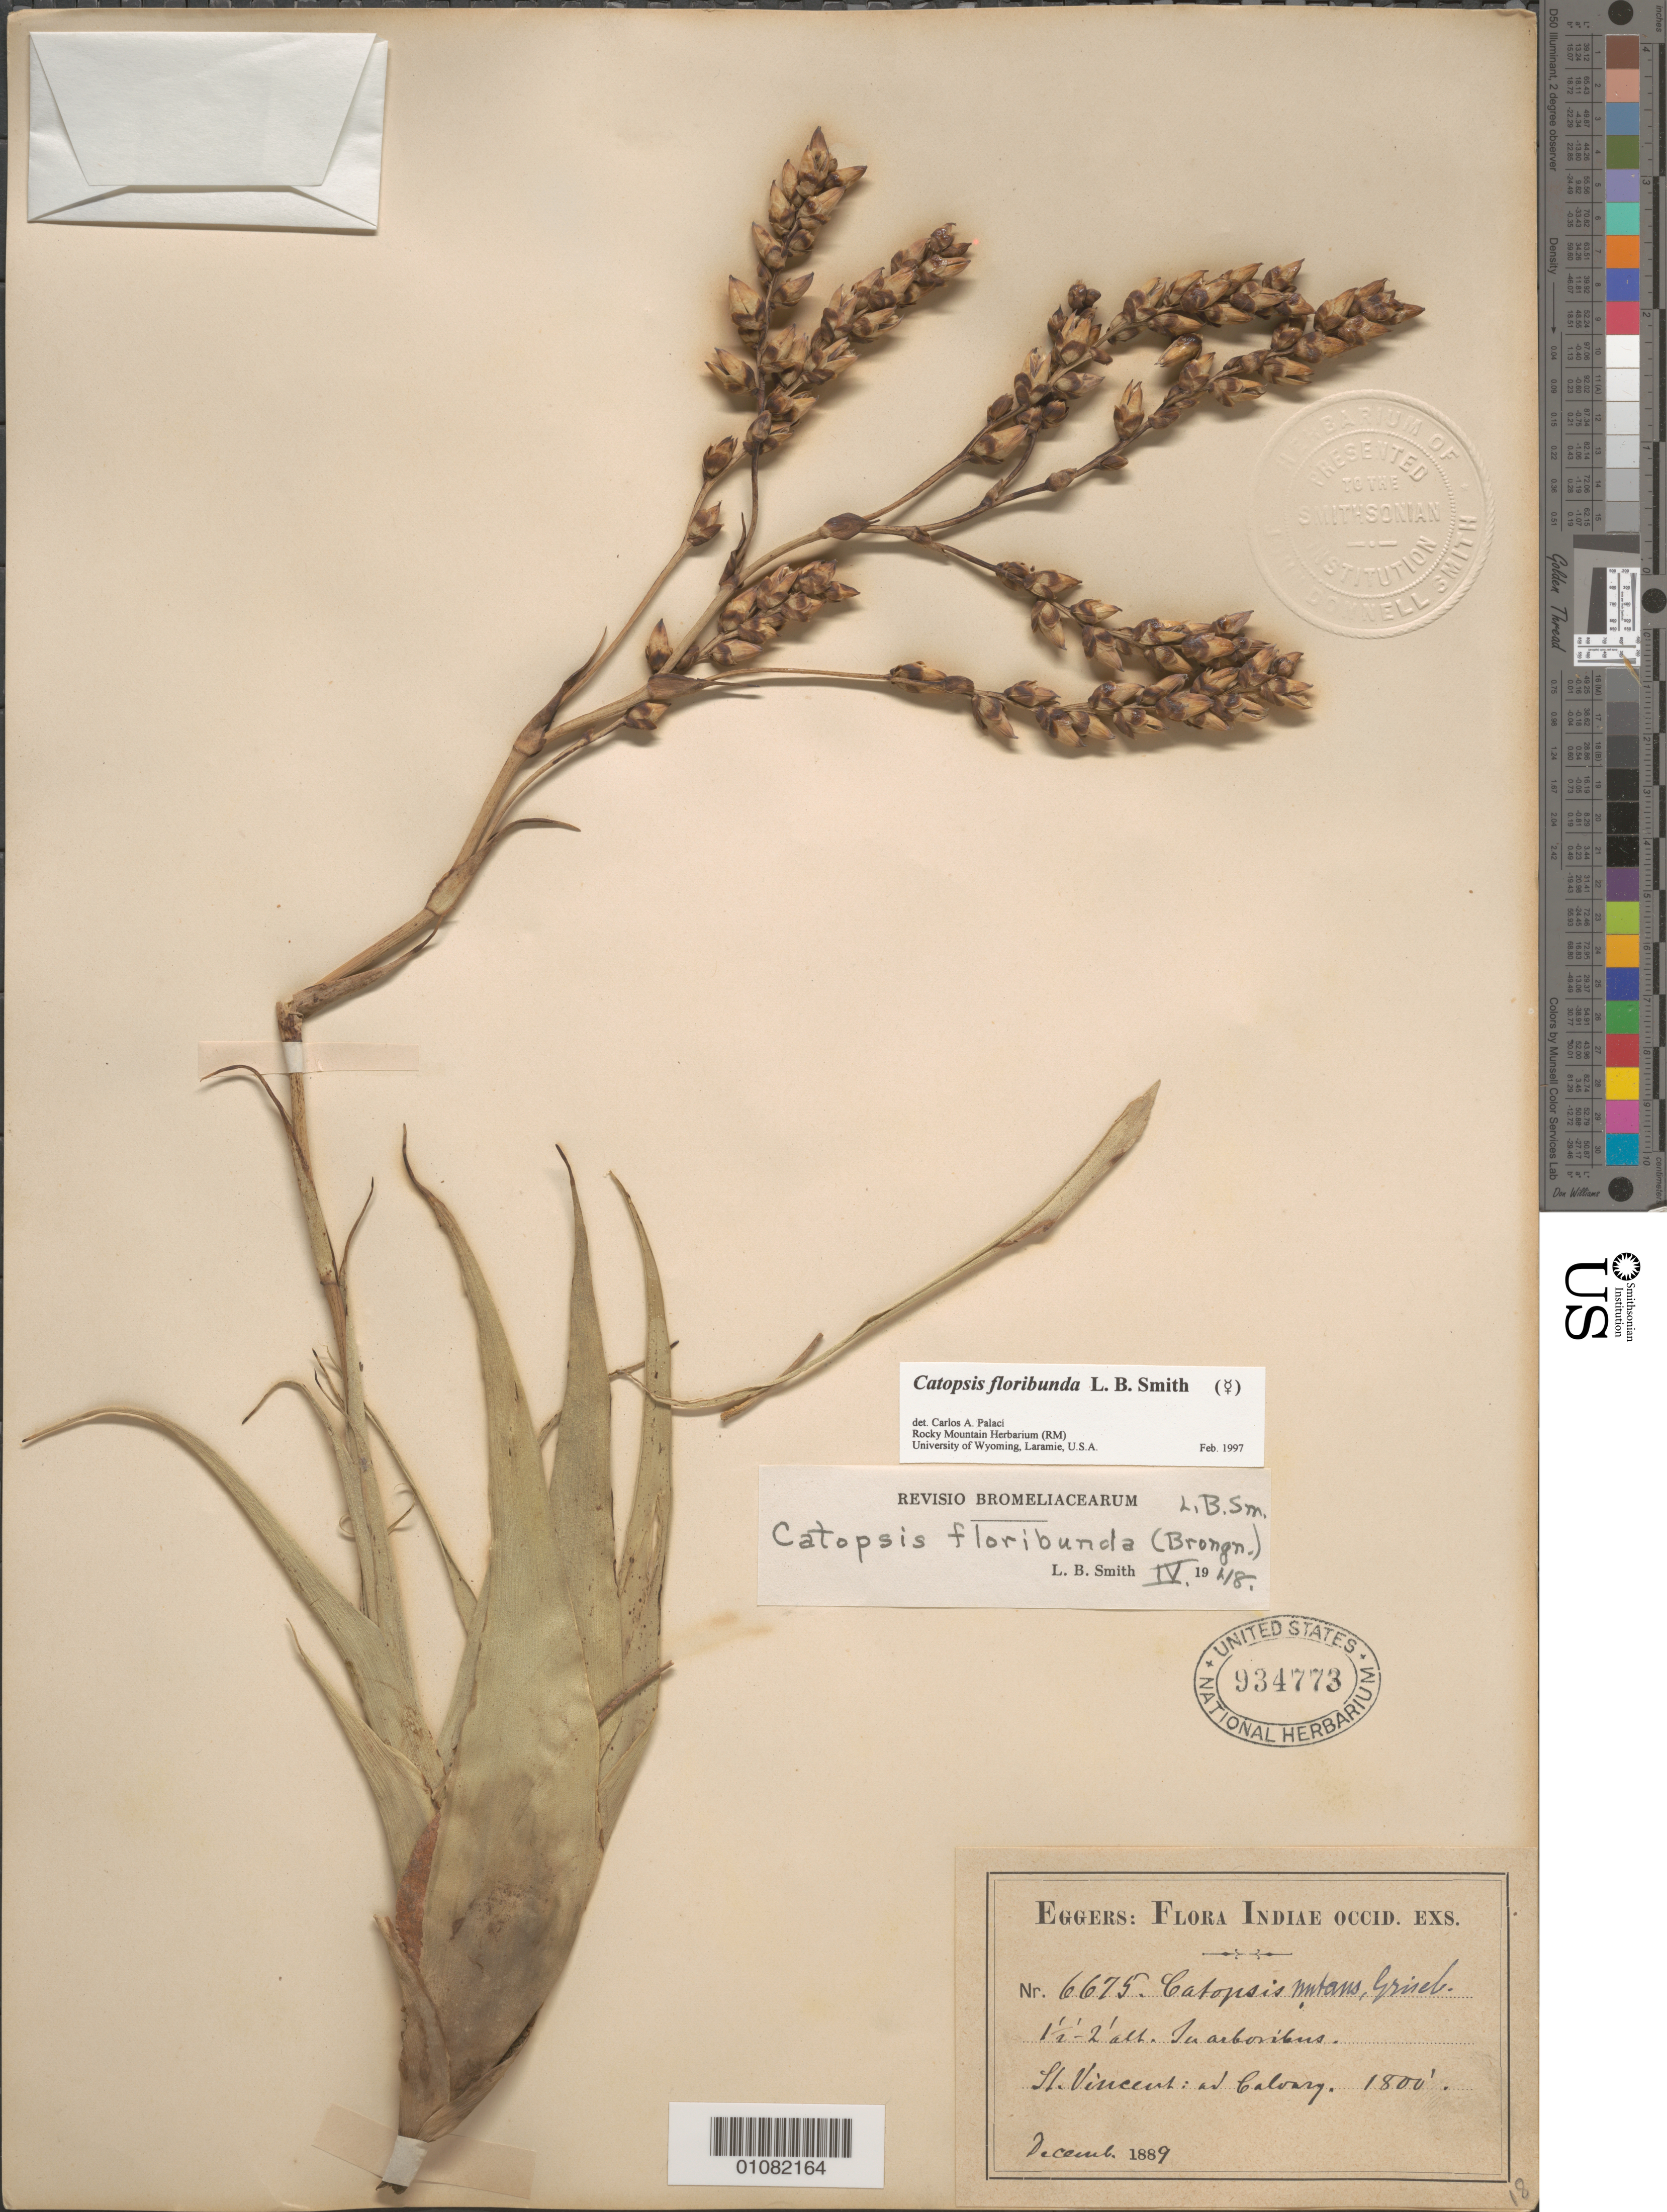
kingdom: Plantae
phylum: Tracheophyta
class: Liliopsida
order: Poales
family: Bromeliaceae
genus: Catopsis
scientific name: Catopsis floribunda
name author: L.B. Sm.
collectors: H. F. A. von Eggers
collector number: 6675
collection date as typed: Dec 1889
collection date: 1889-12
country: St. Vincent - Grenadines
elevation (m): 549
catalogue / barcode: US 934773